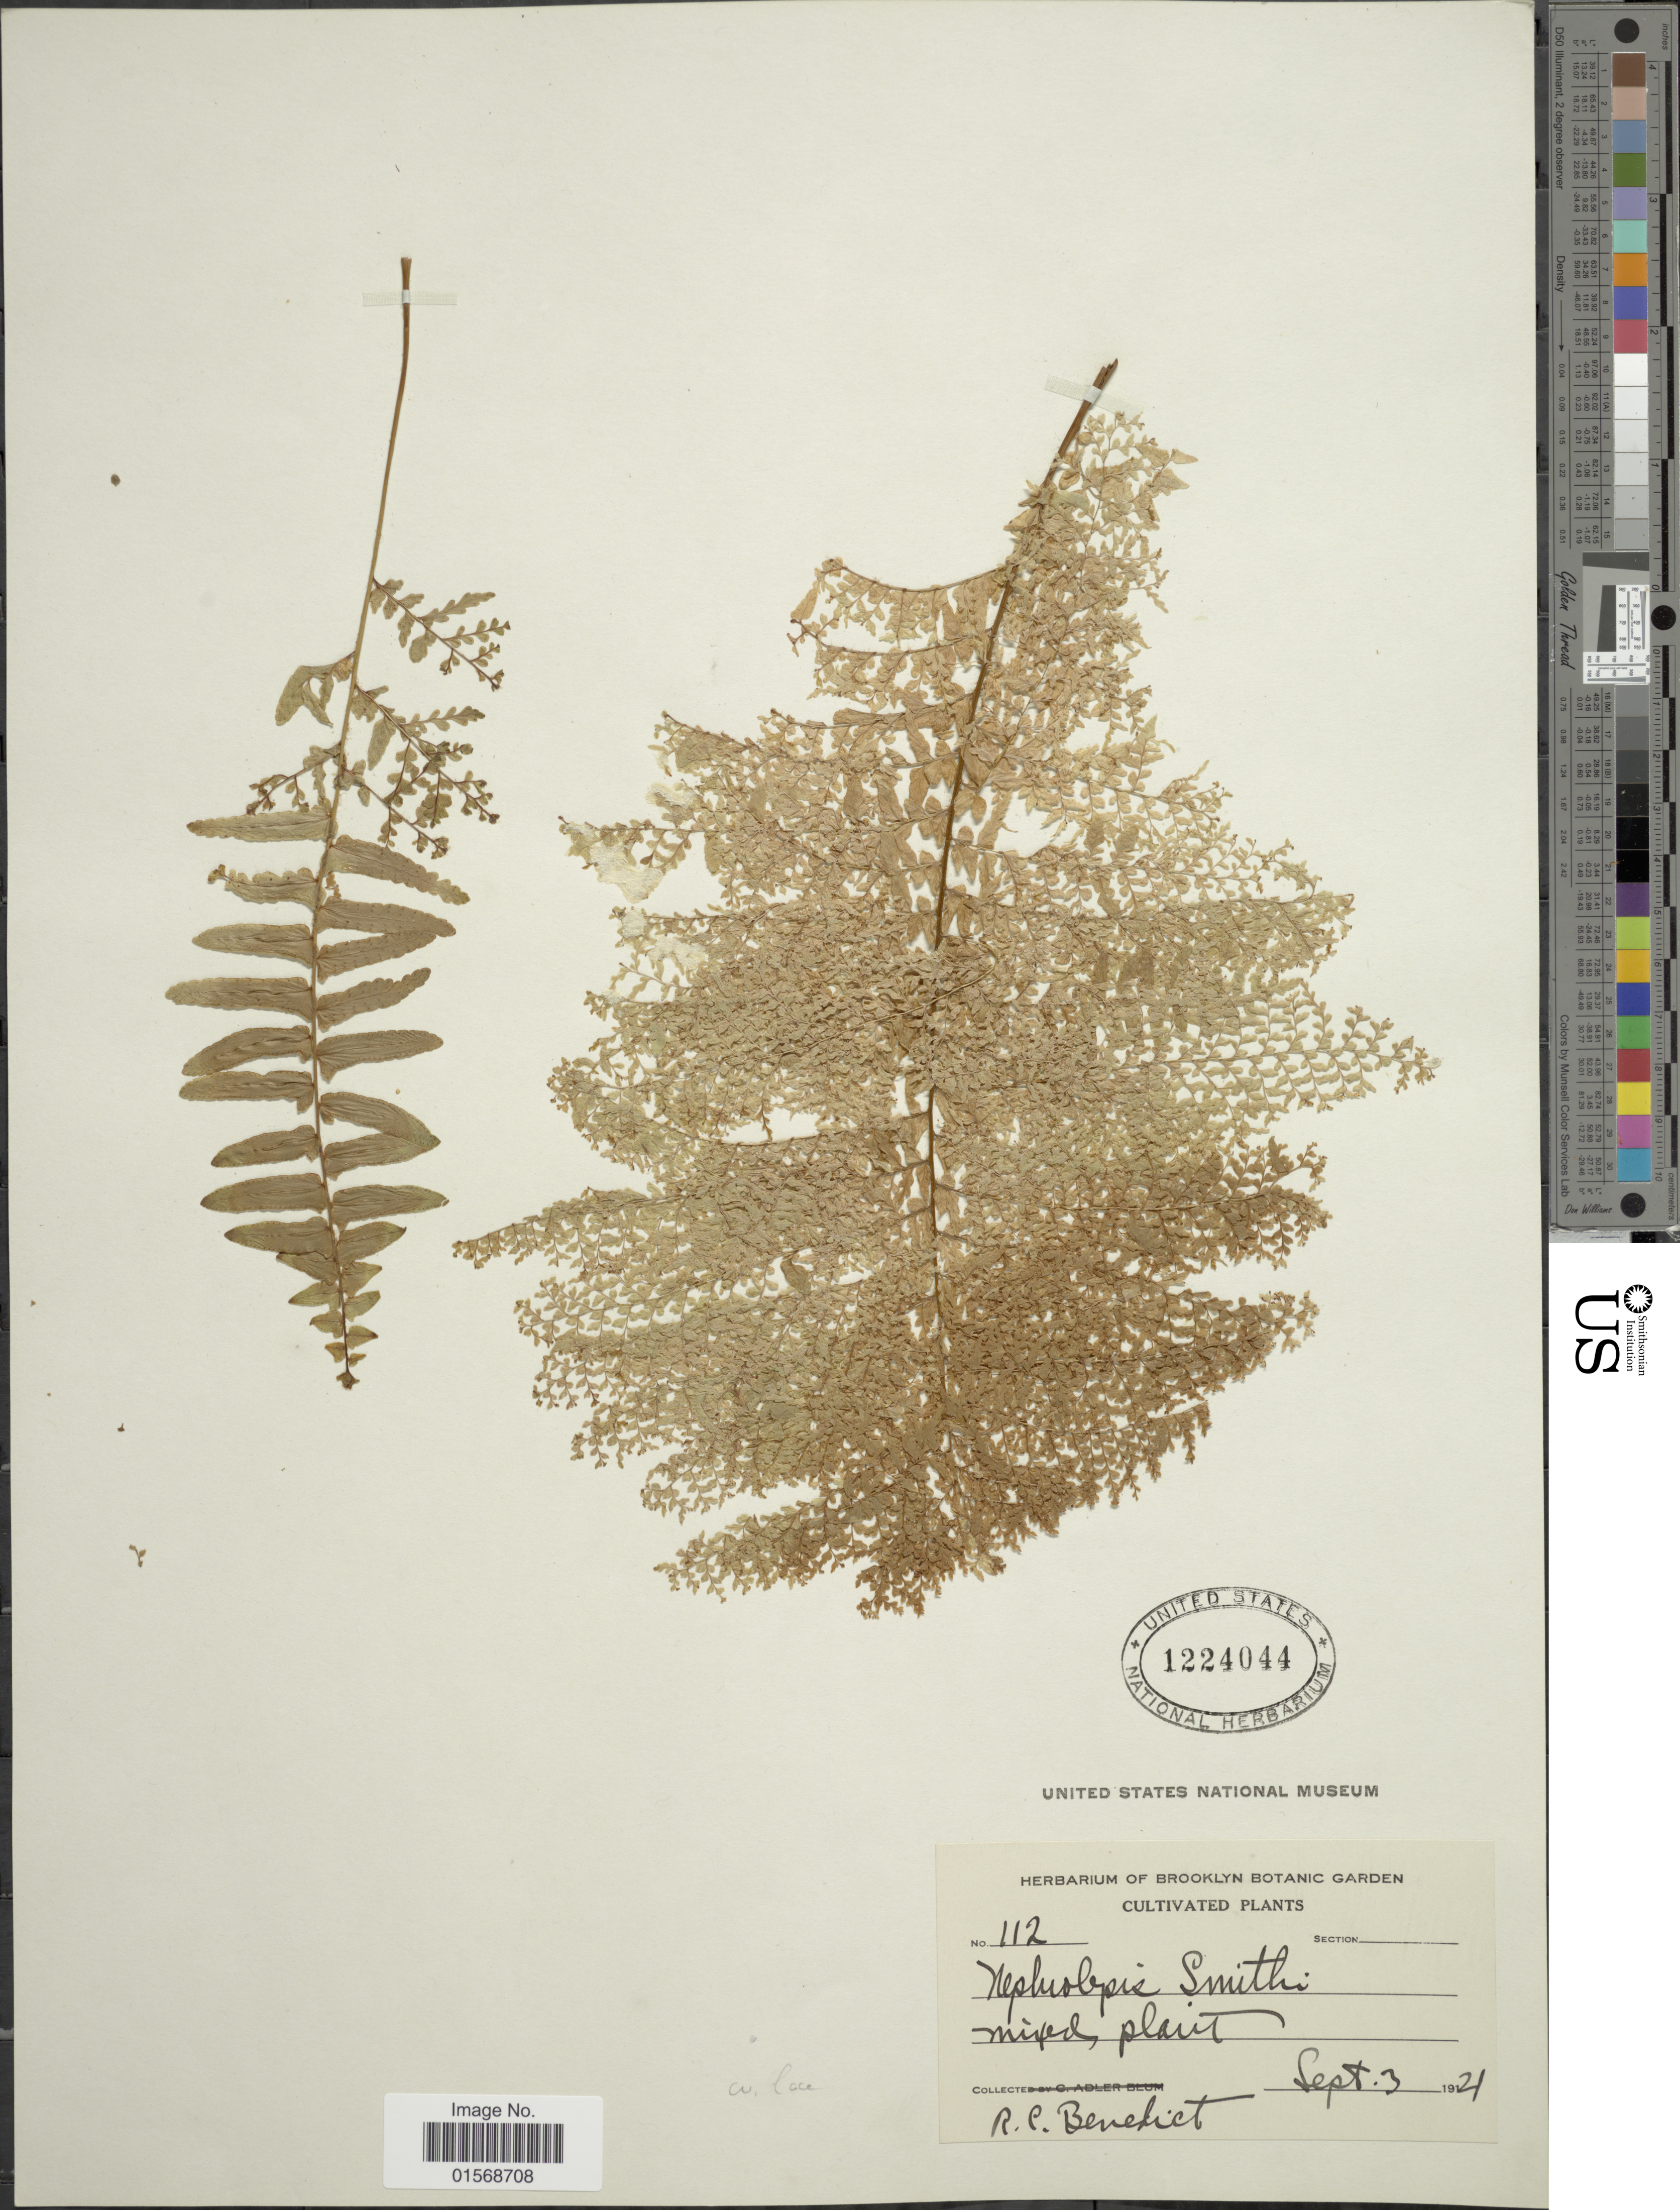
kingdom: Plantae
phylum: Tracheophyta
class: Polypodiopsida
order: Polypodiales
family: Nephrolepidaceae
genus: Nephrolepis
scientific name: Nephrolepis 'Lau'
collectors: R. C. Benedict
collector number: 112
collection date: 1921-09-03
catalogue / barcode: US 1224044